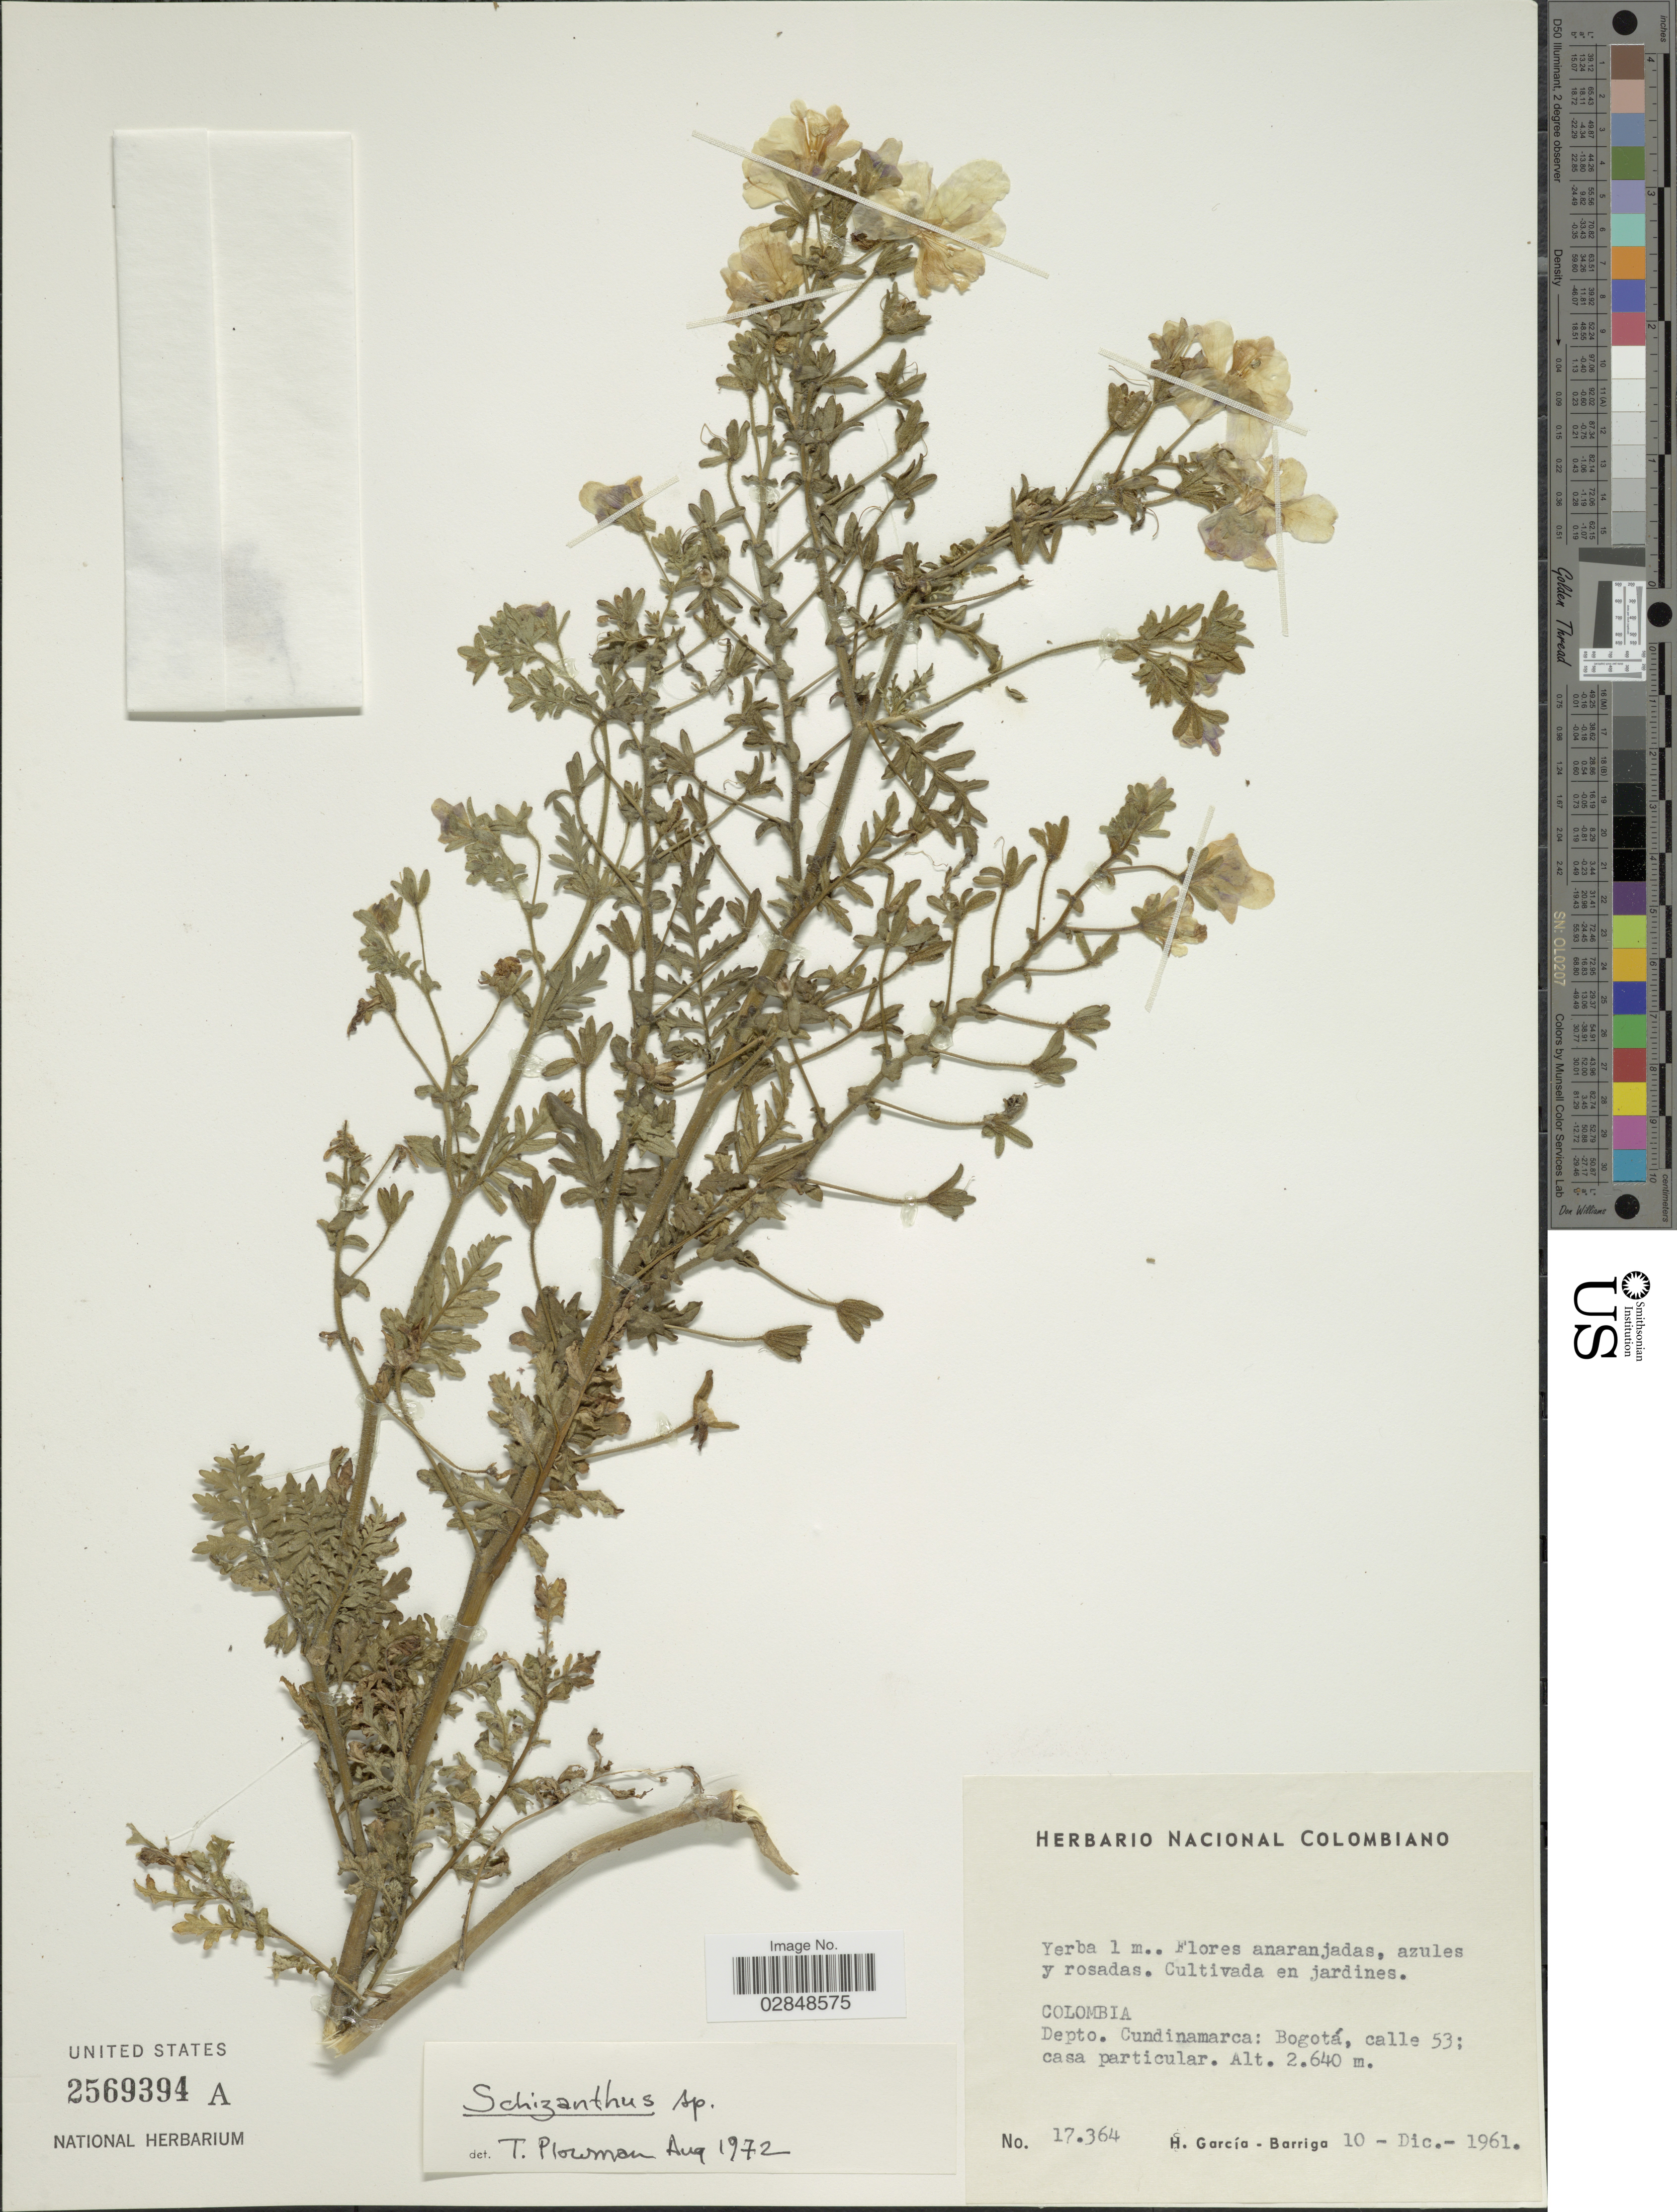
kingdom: Plantae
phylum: Tracheophyta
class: Magnoliopsida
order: Solanales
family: Solanaceae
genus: Schizanthus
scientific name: Schizanthus sp.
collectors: H. García Barriga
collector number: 17364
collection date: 1961-12-10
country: Colombia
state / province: Cundinamarca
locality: Depto. Cundinamarca: Bogotá, calle 53; casa particular.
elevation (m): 2640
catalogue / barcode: US 2569394A